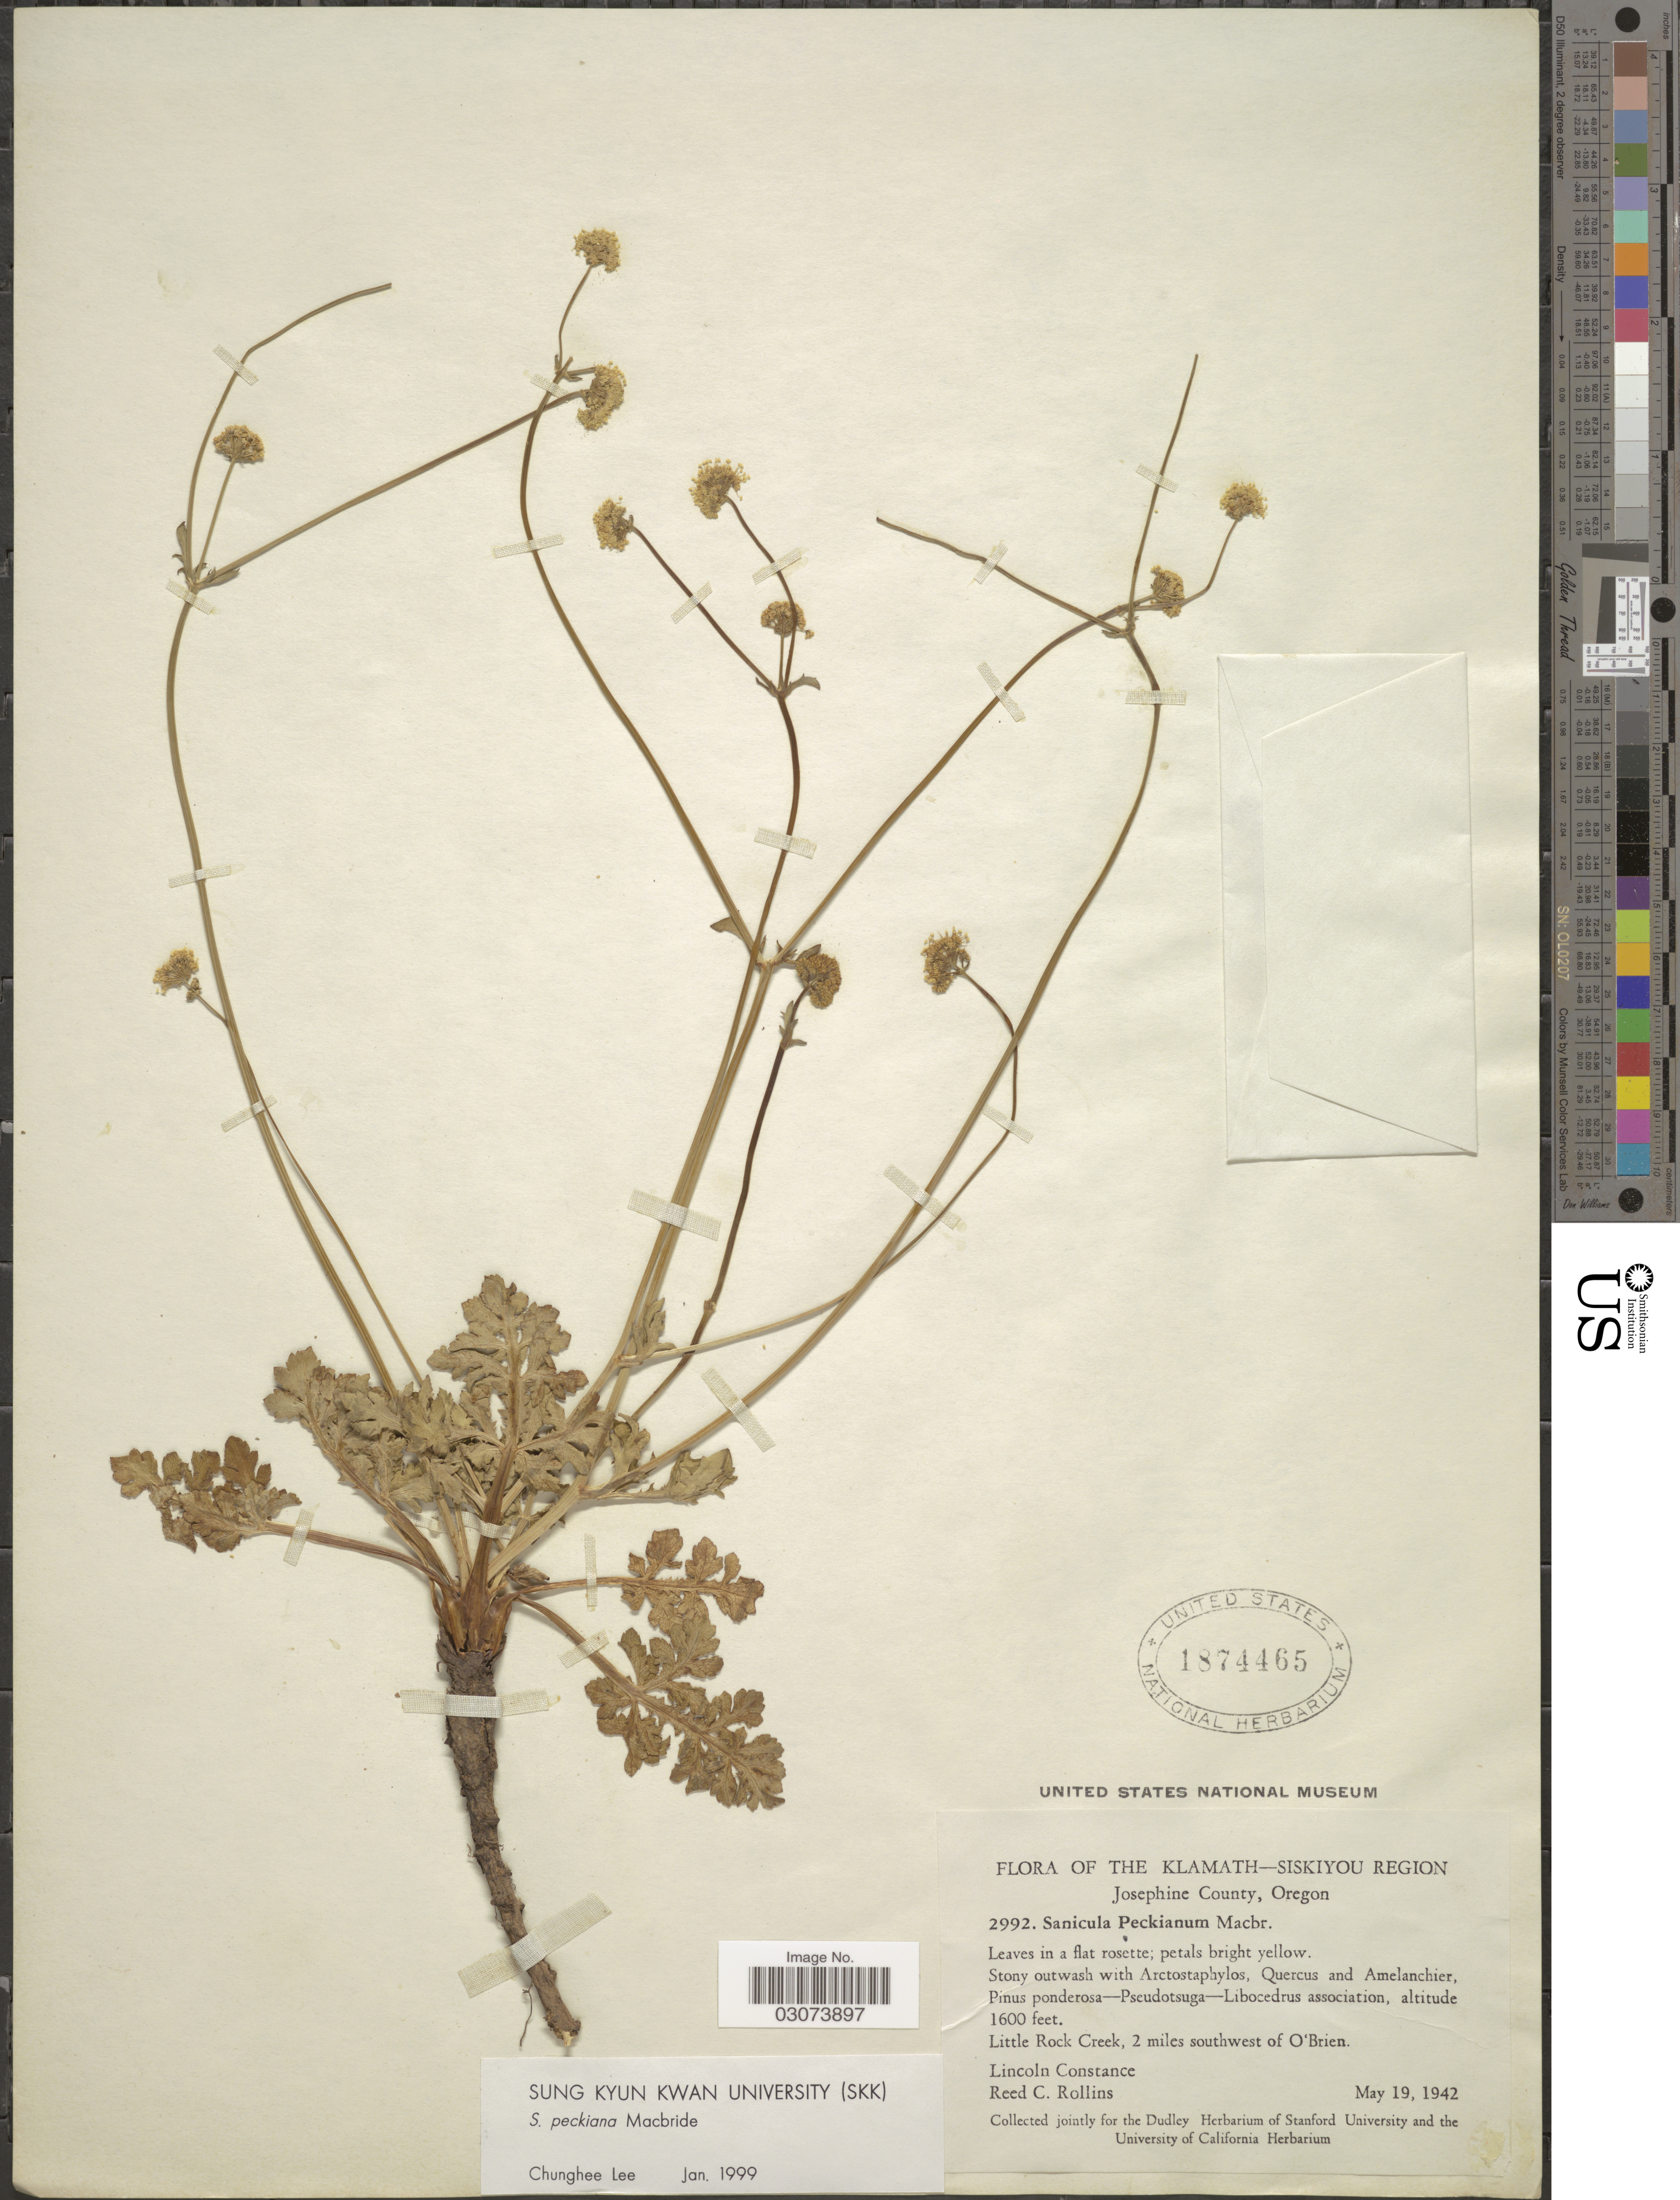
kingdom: Plantae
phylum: Tracheophyta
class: Magnoliopsida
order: Apiales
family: Apiaceae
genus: Sanicula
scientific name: Sanicula peckiana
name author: J.F. Macbr.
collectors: L. Constance & R. C. Rollins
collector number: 2992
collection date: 1942-05-19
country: United States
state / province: Oregon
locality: Klamath-Siskiyou Region. Josephine County. Little Rock Creek, 2 miles southwest of O'Brien.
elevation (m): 488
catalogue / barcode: US 1874465